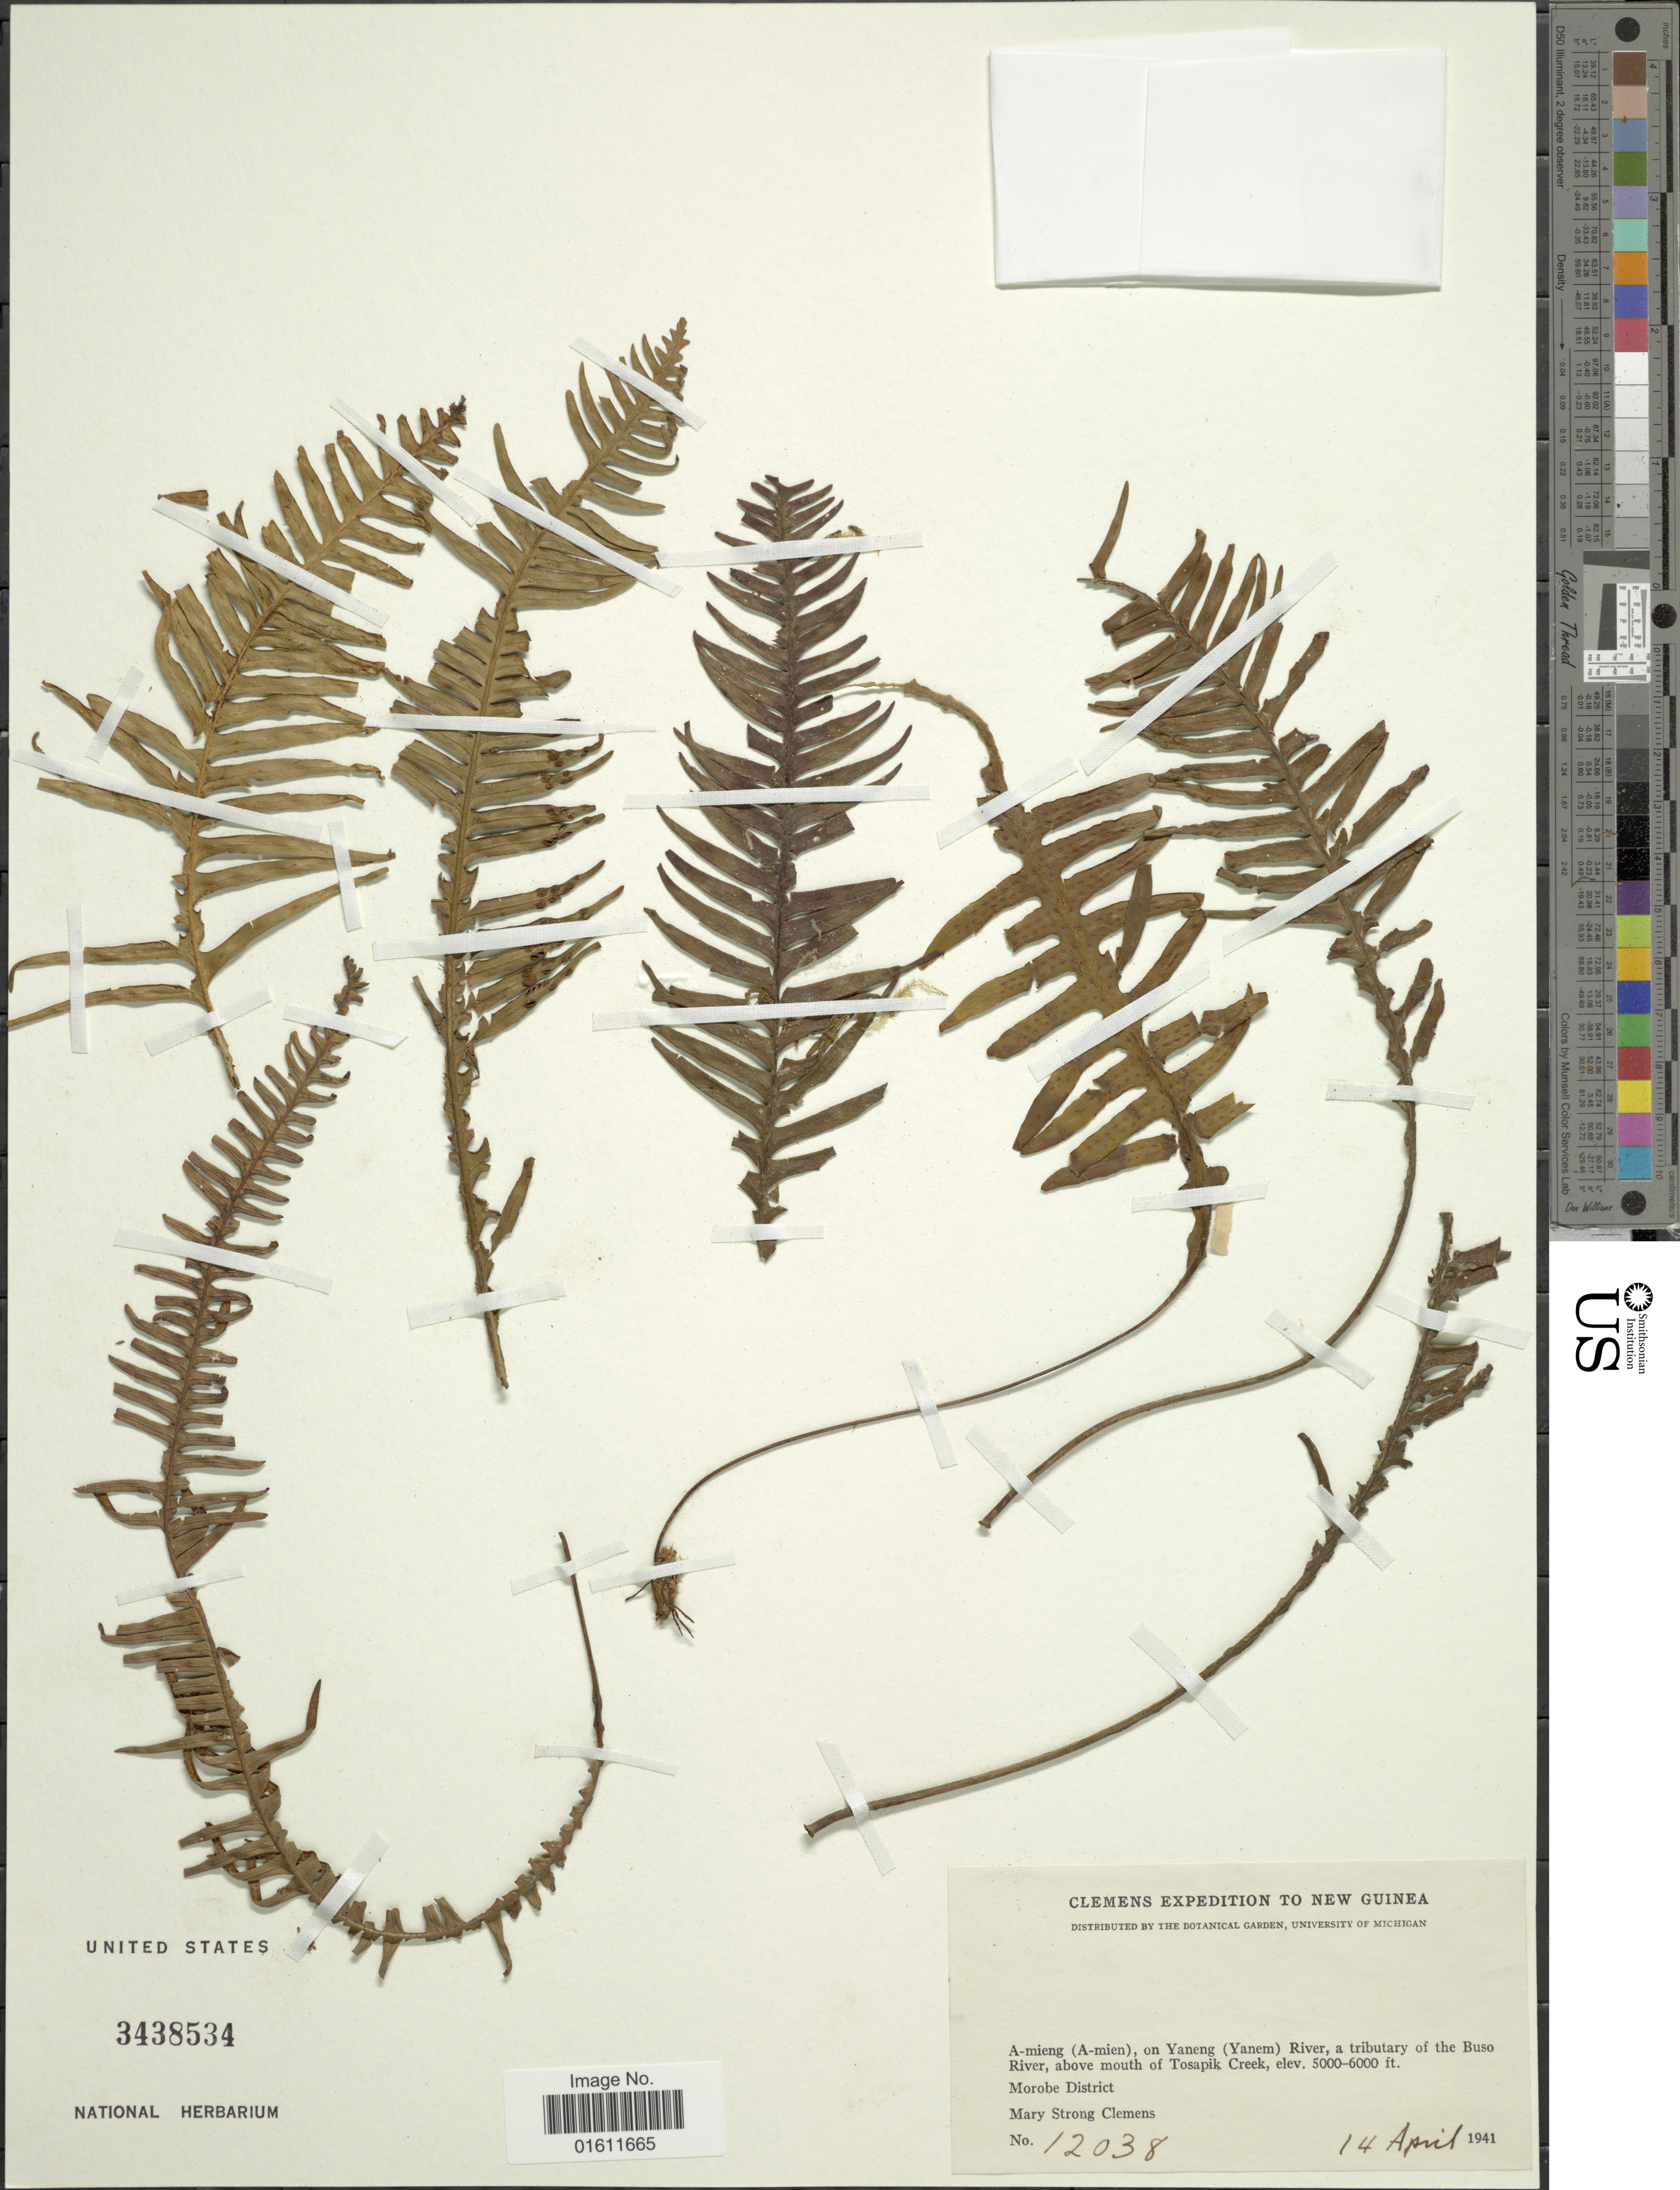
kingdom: Plantae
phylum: Tracheophyta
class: Polypodiopsida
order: Polypodiales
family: Polypodiaceae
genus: Prosaptia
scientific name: Prosaptia multicaudata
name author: (Copel.) Parris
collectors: M. S. Clemens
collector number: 12038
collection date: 1941-04-14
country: Papua New Guinea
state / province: Morobe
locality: A-mieng (A-mien), on Yaneng (Yanem) River, a tributary of the Buso River, above mouth of Tosapik Creek.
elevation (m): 1524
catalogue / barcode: US 3438534